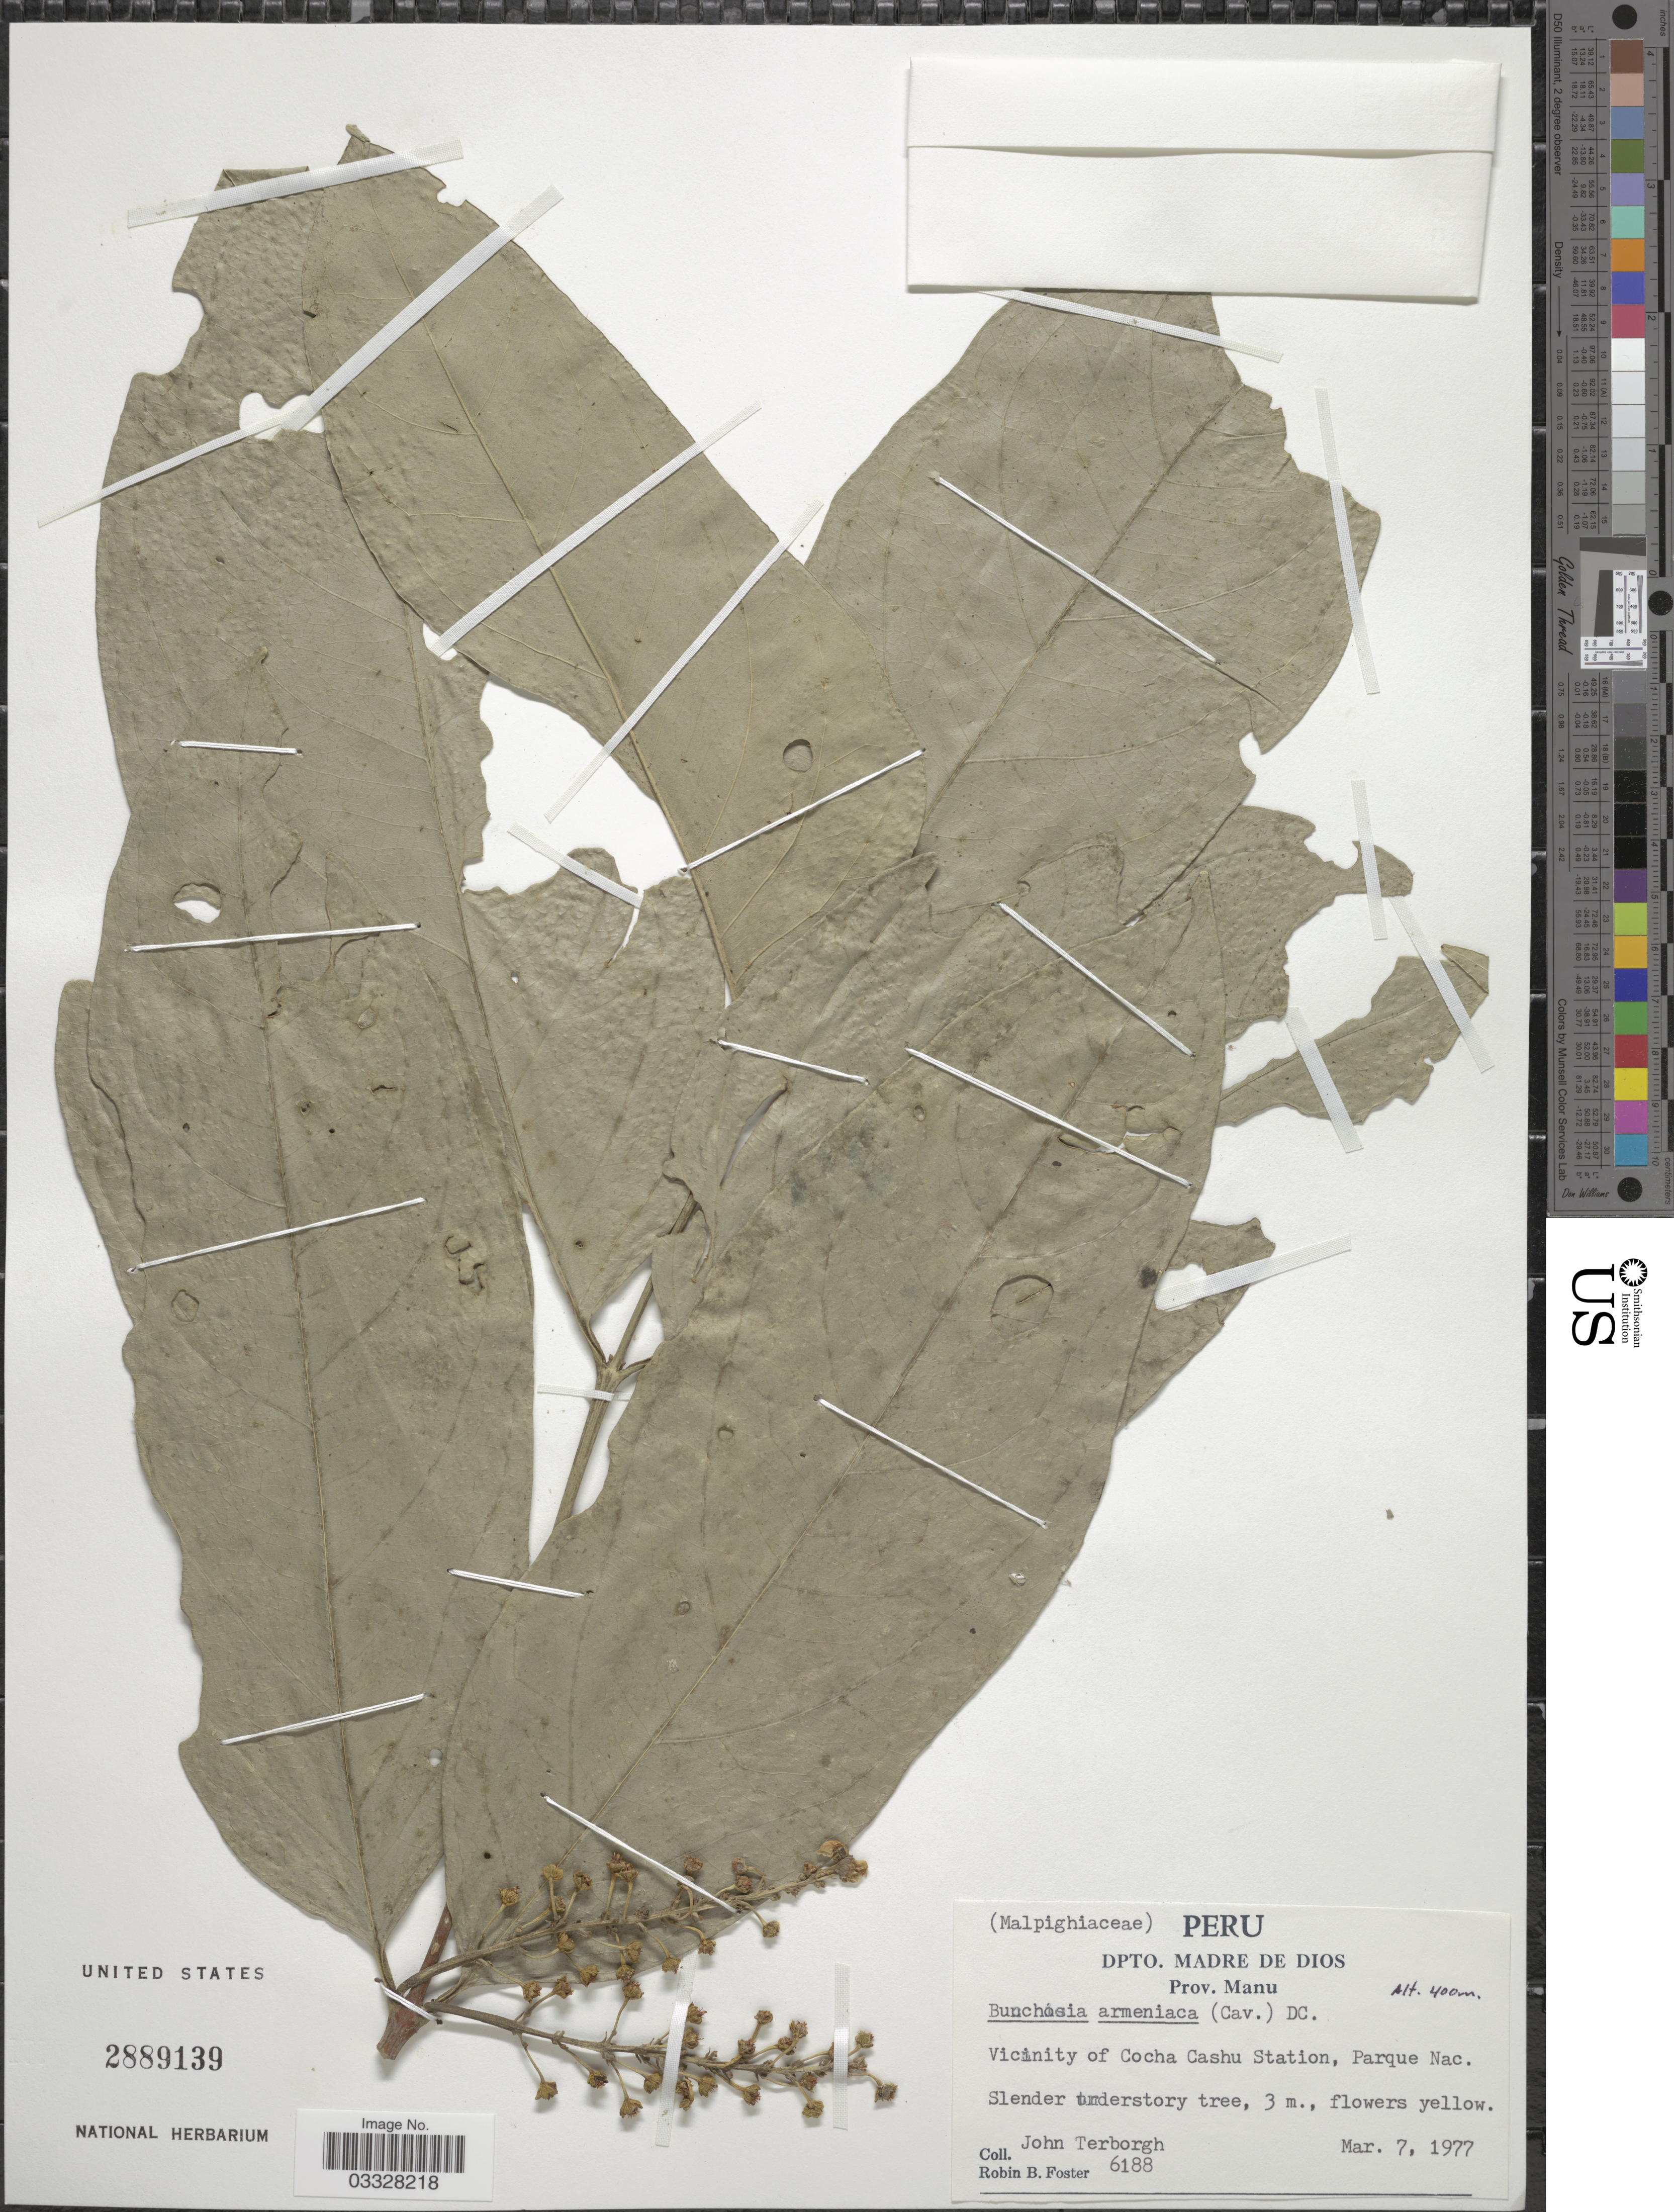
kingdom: Plantae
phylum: Tracheophyta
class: Magnoliopsida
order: Malpighiales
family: Malpighiaceae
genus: Bunchosia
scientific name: Bunchosia armeniaca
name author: (Cav.) DC.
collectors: J. Terborgh & R. B. Foster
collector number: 6188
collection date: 1977-03-07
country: Peru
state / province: Madre de Dios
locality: Dpto. Madre de Dios. Prov. Manu. Vicinity of Cocha Cashu Station, Parque Nac.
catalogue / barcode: US 2889139